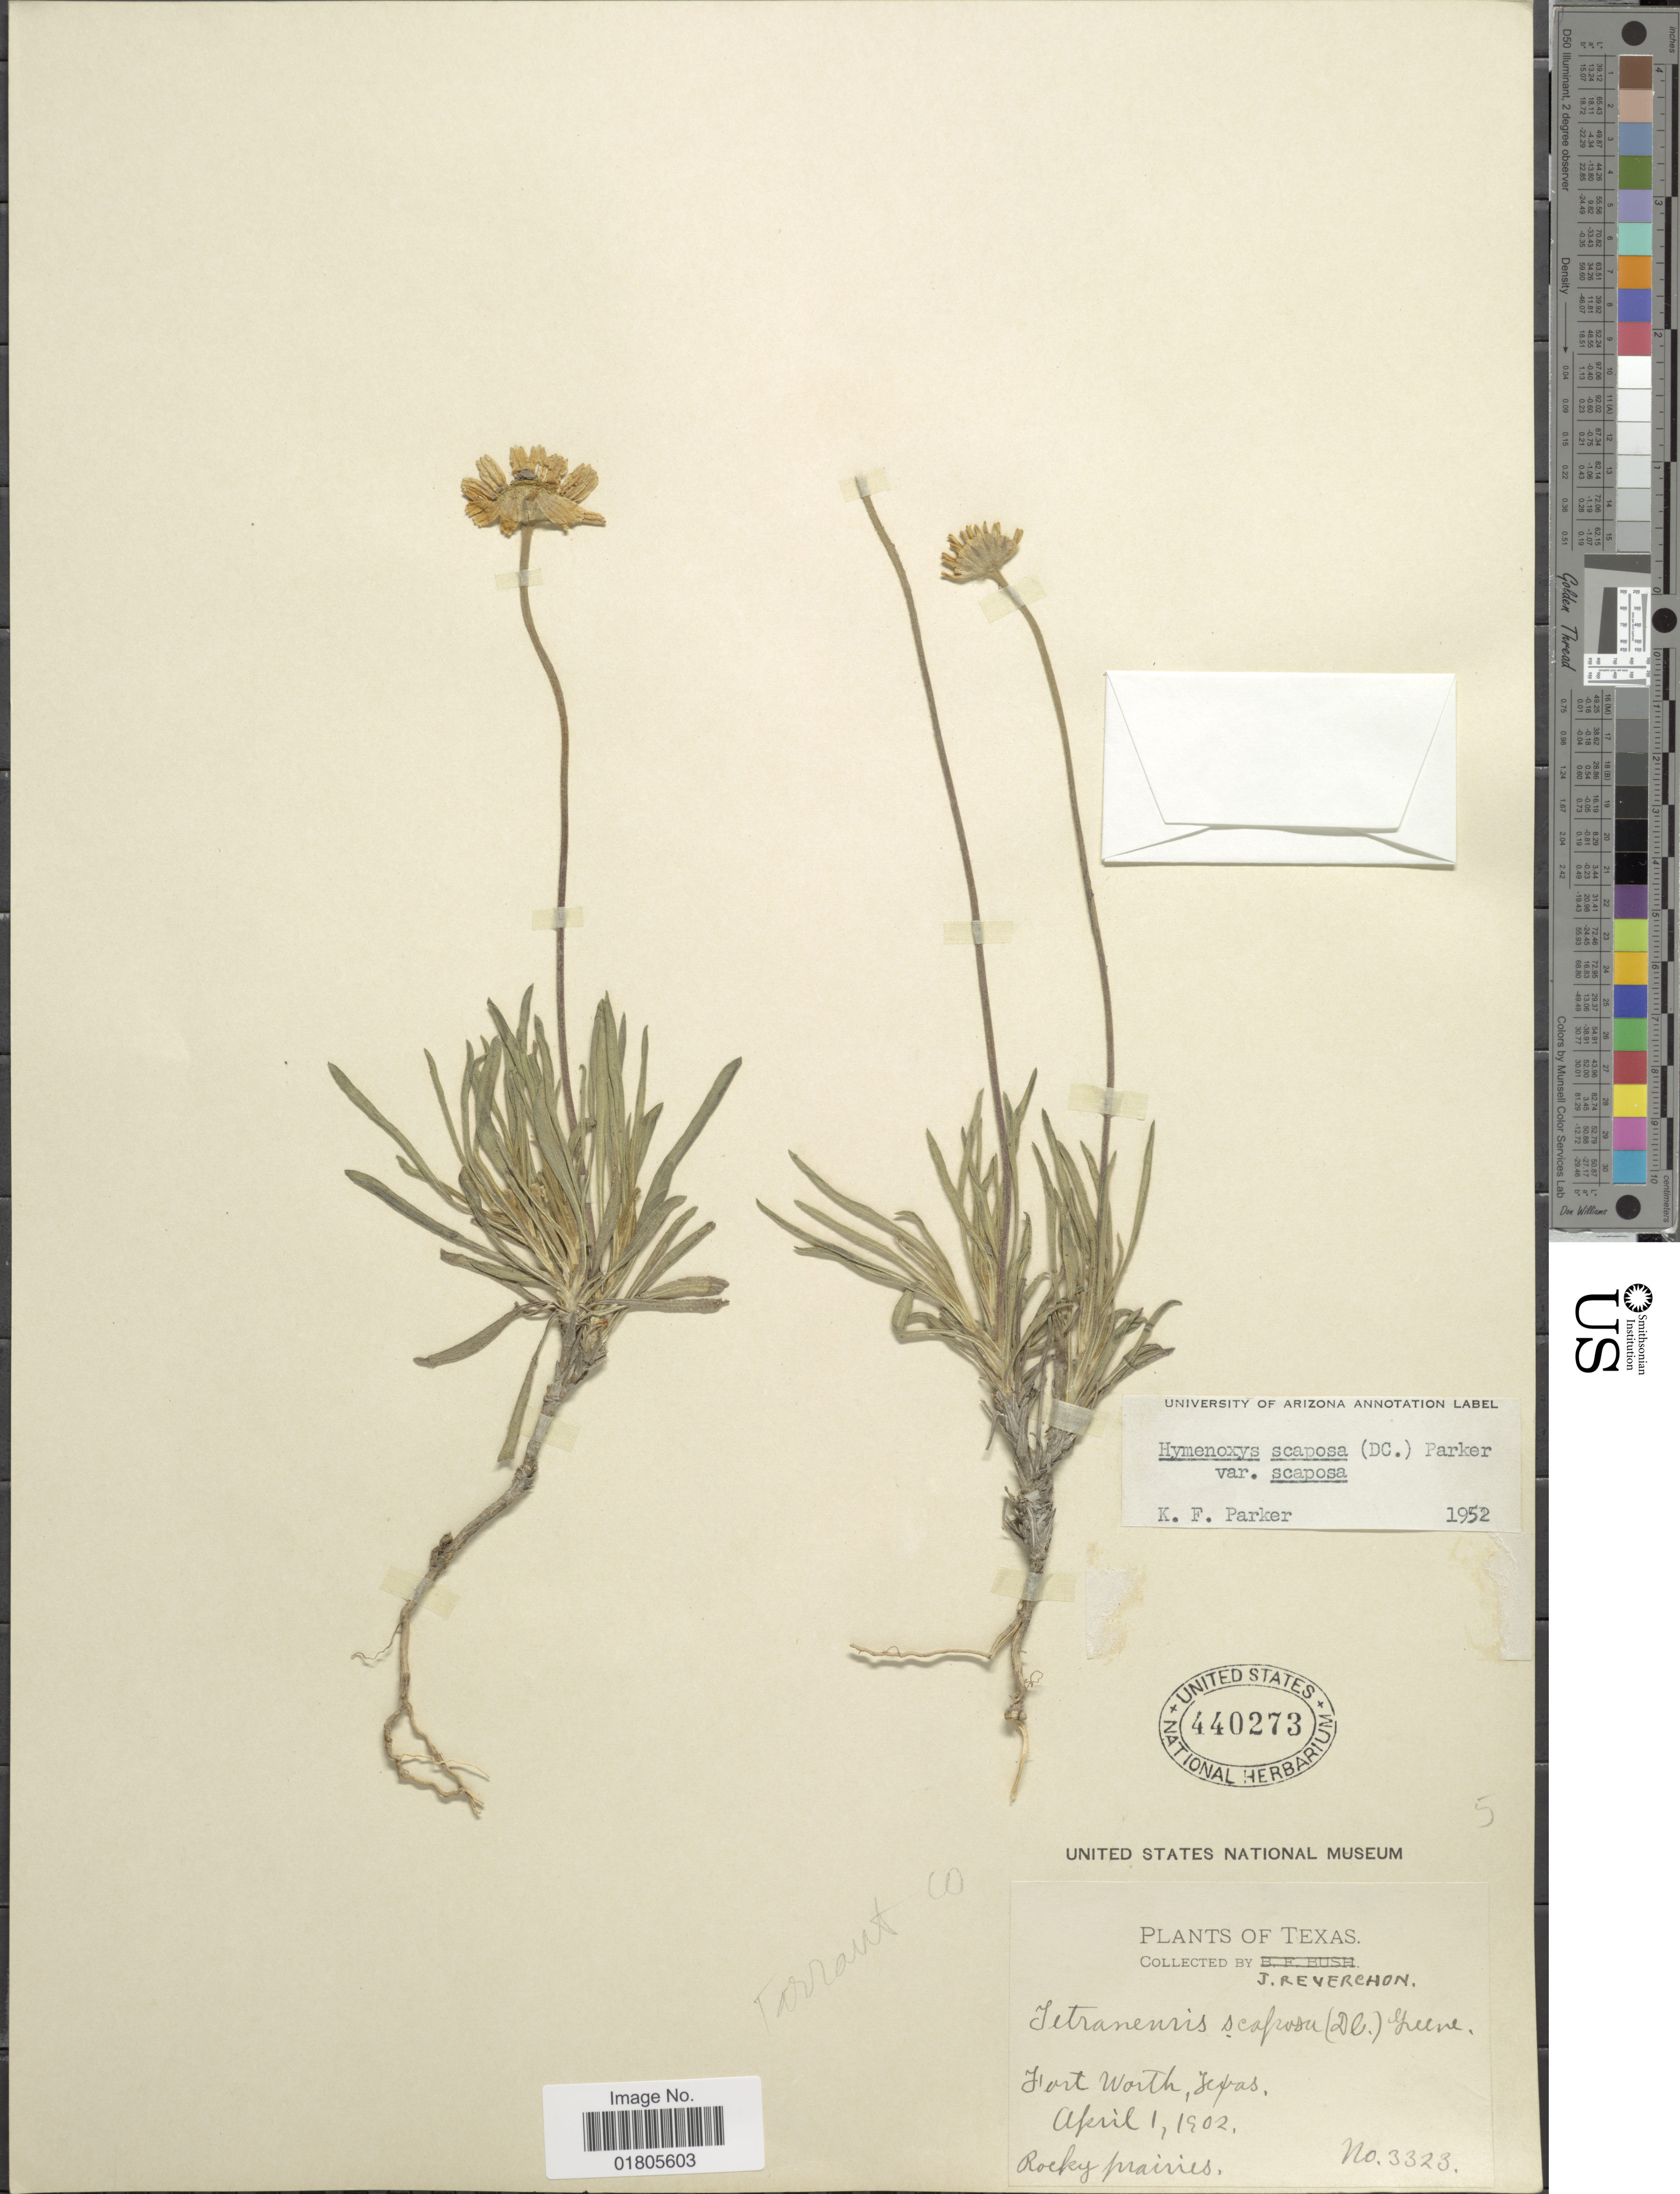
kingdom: Plantae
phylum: Tracheophyta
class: Magnoliopsida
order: Asterales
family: Asteraceae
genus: Actinea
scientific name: Actinea scaposa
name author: (DC.) Kuntze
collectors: J. Reverchon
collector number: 3223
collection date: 1902-04-01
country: United States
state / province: Texas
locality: Tarraut Co. Fort Worth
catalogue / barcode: US 440273